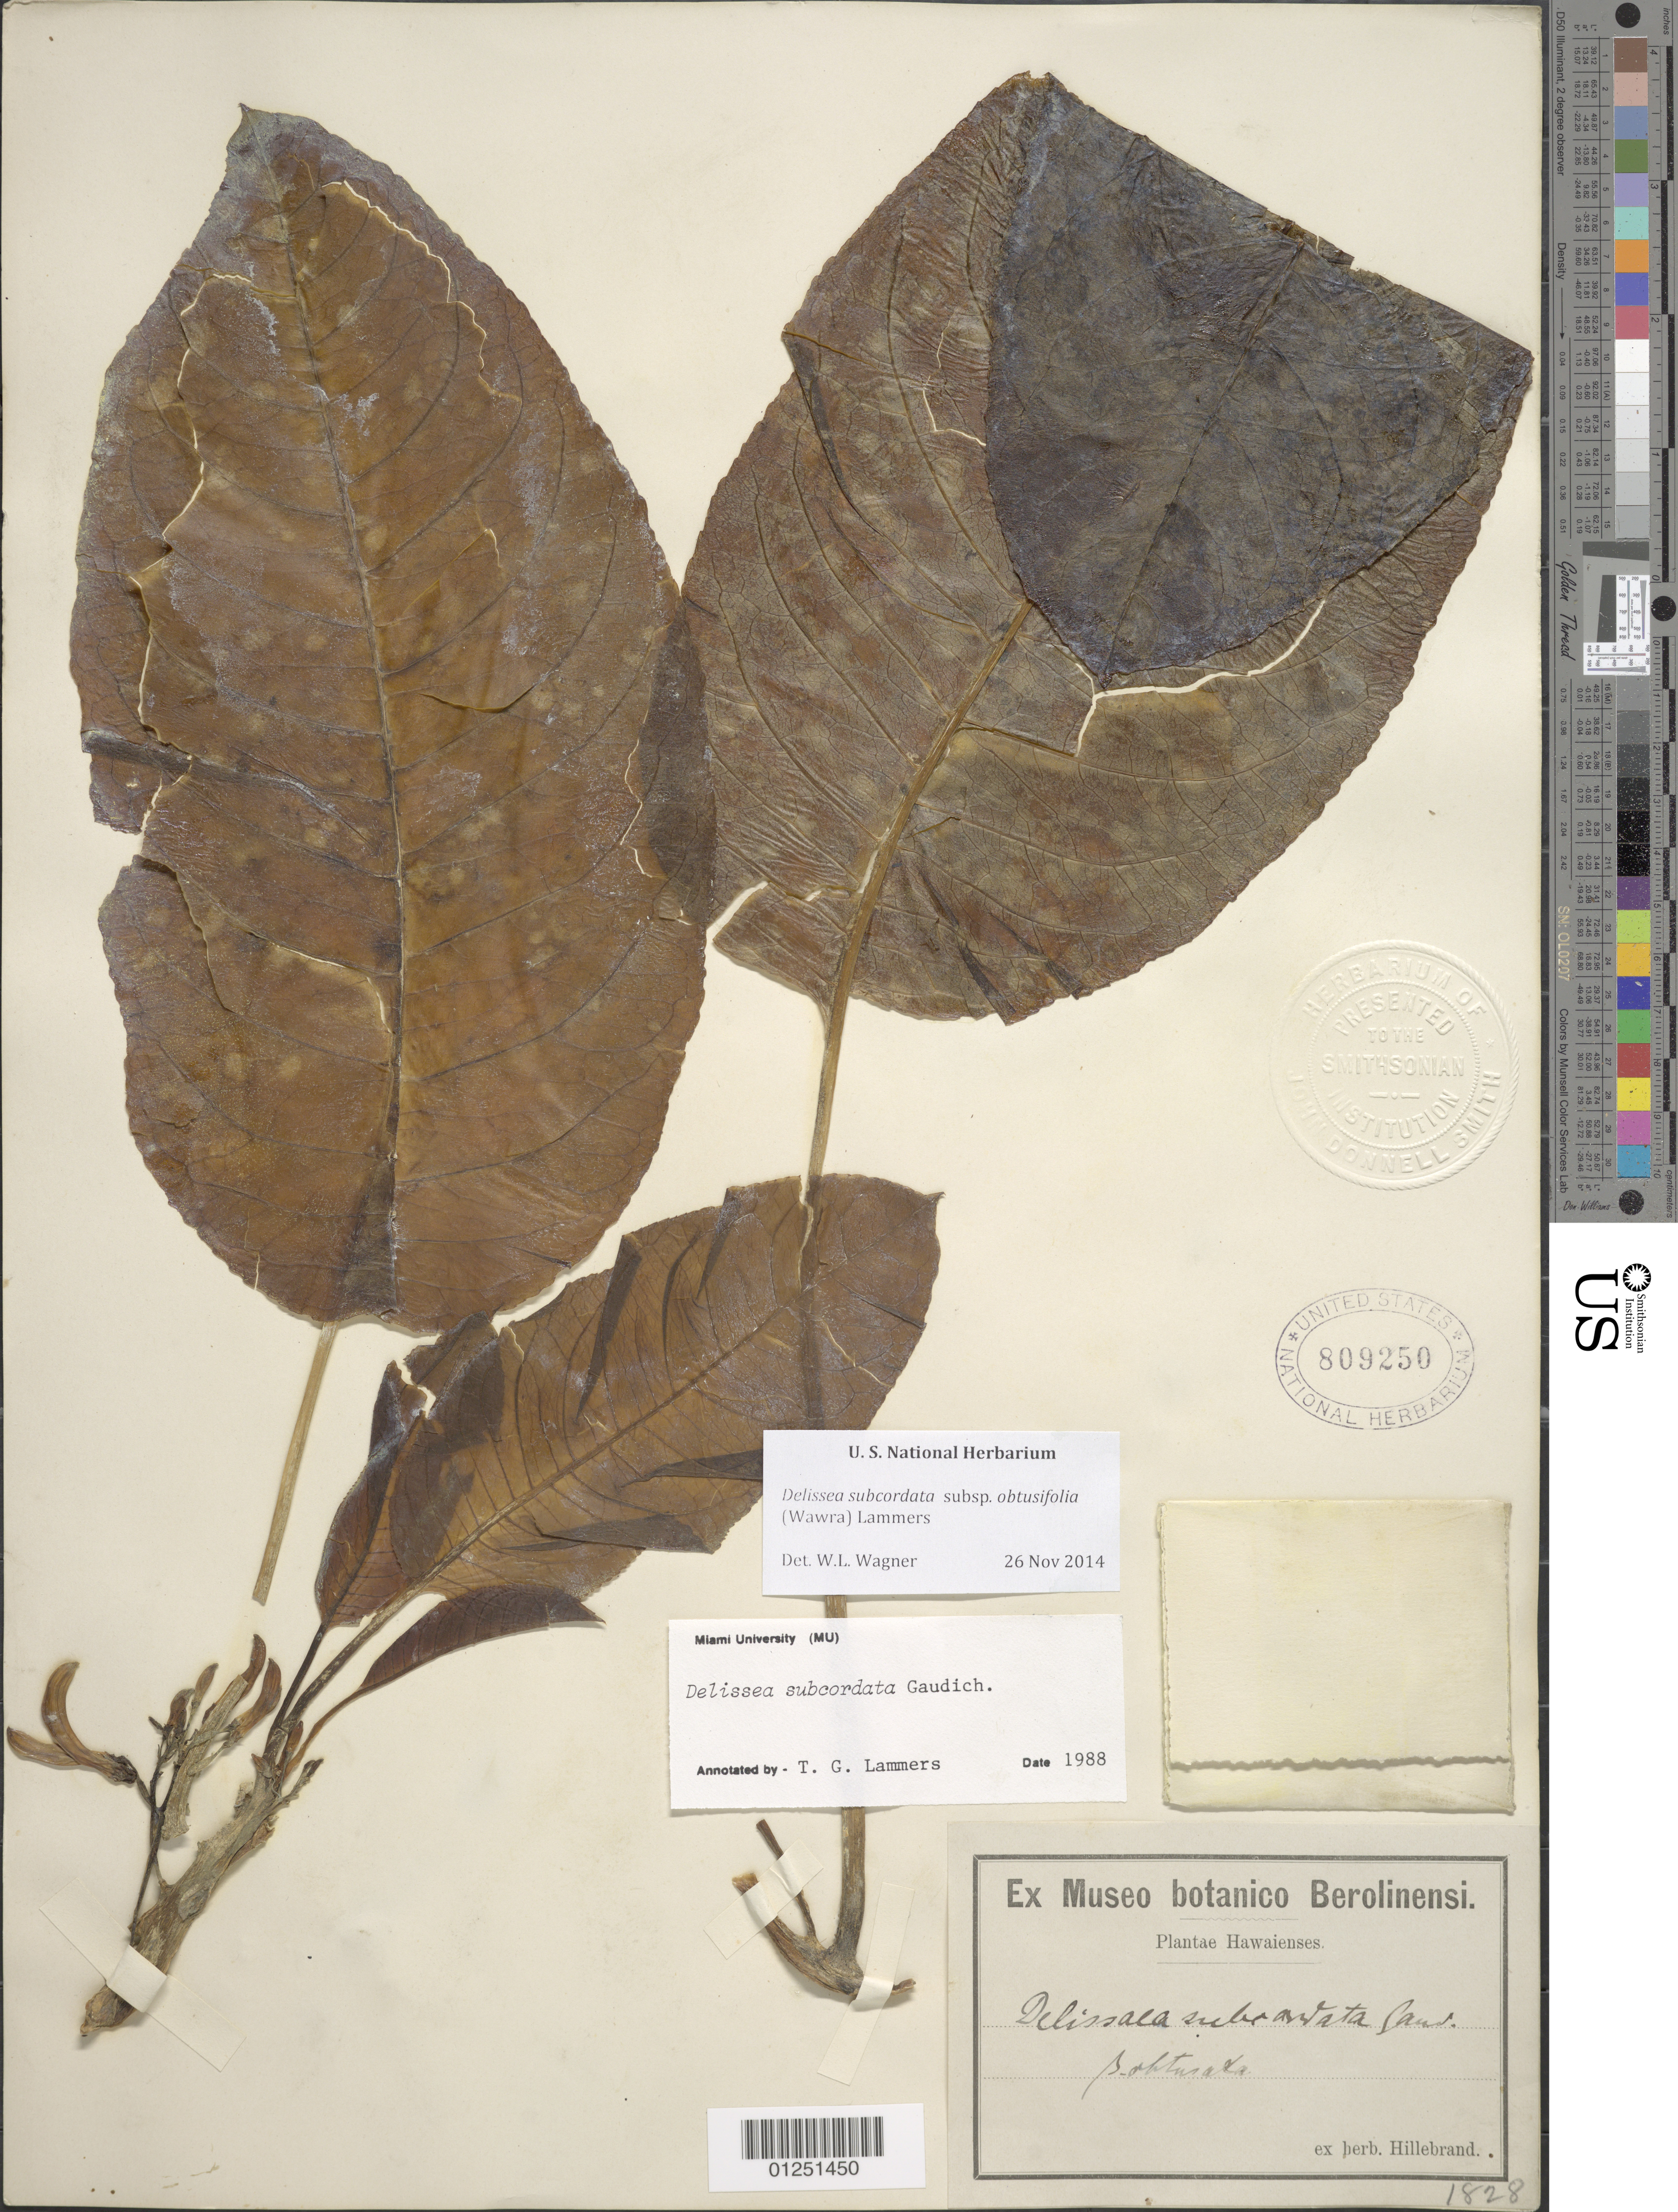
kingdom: Plantae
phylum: Tracheophyta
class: Magnoliopsida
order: Asterales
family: Campanulaceae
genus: Delissea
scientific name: Delissea subcordata subsp. obtusifolia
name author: (Wawra) Lammers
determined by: Wagner, W. L., (BOT), Smithsonian Institution - National Museum of Natural History (UNITED STATES)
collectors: W. Hillebrand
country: United States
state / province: Hawaii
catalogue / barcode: US 809250